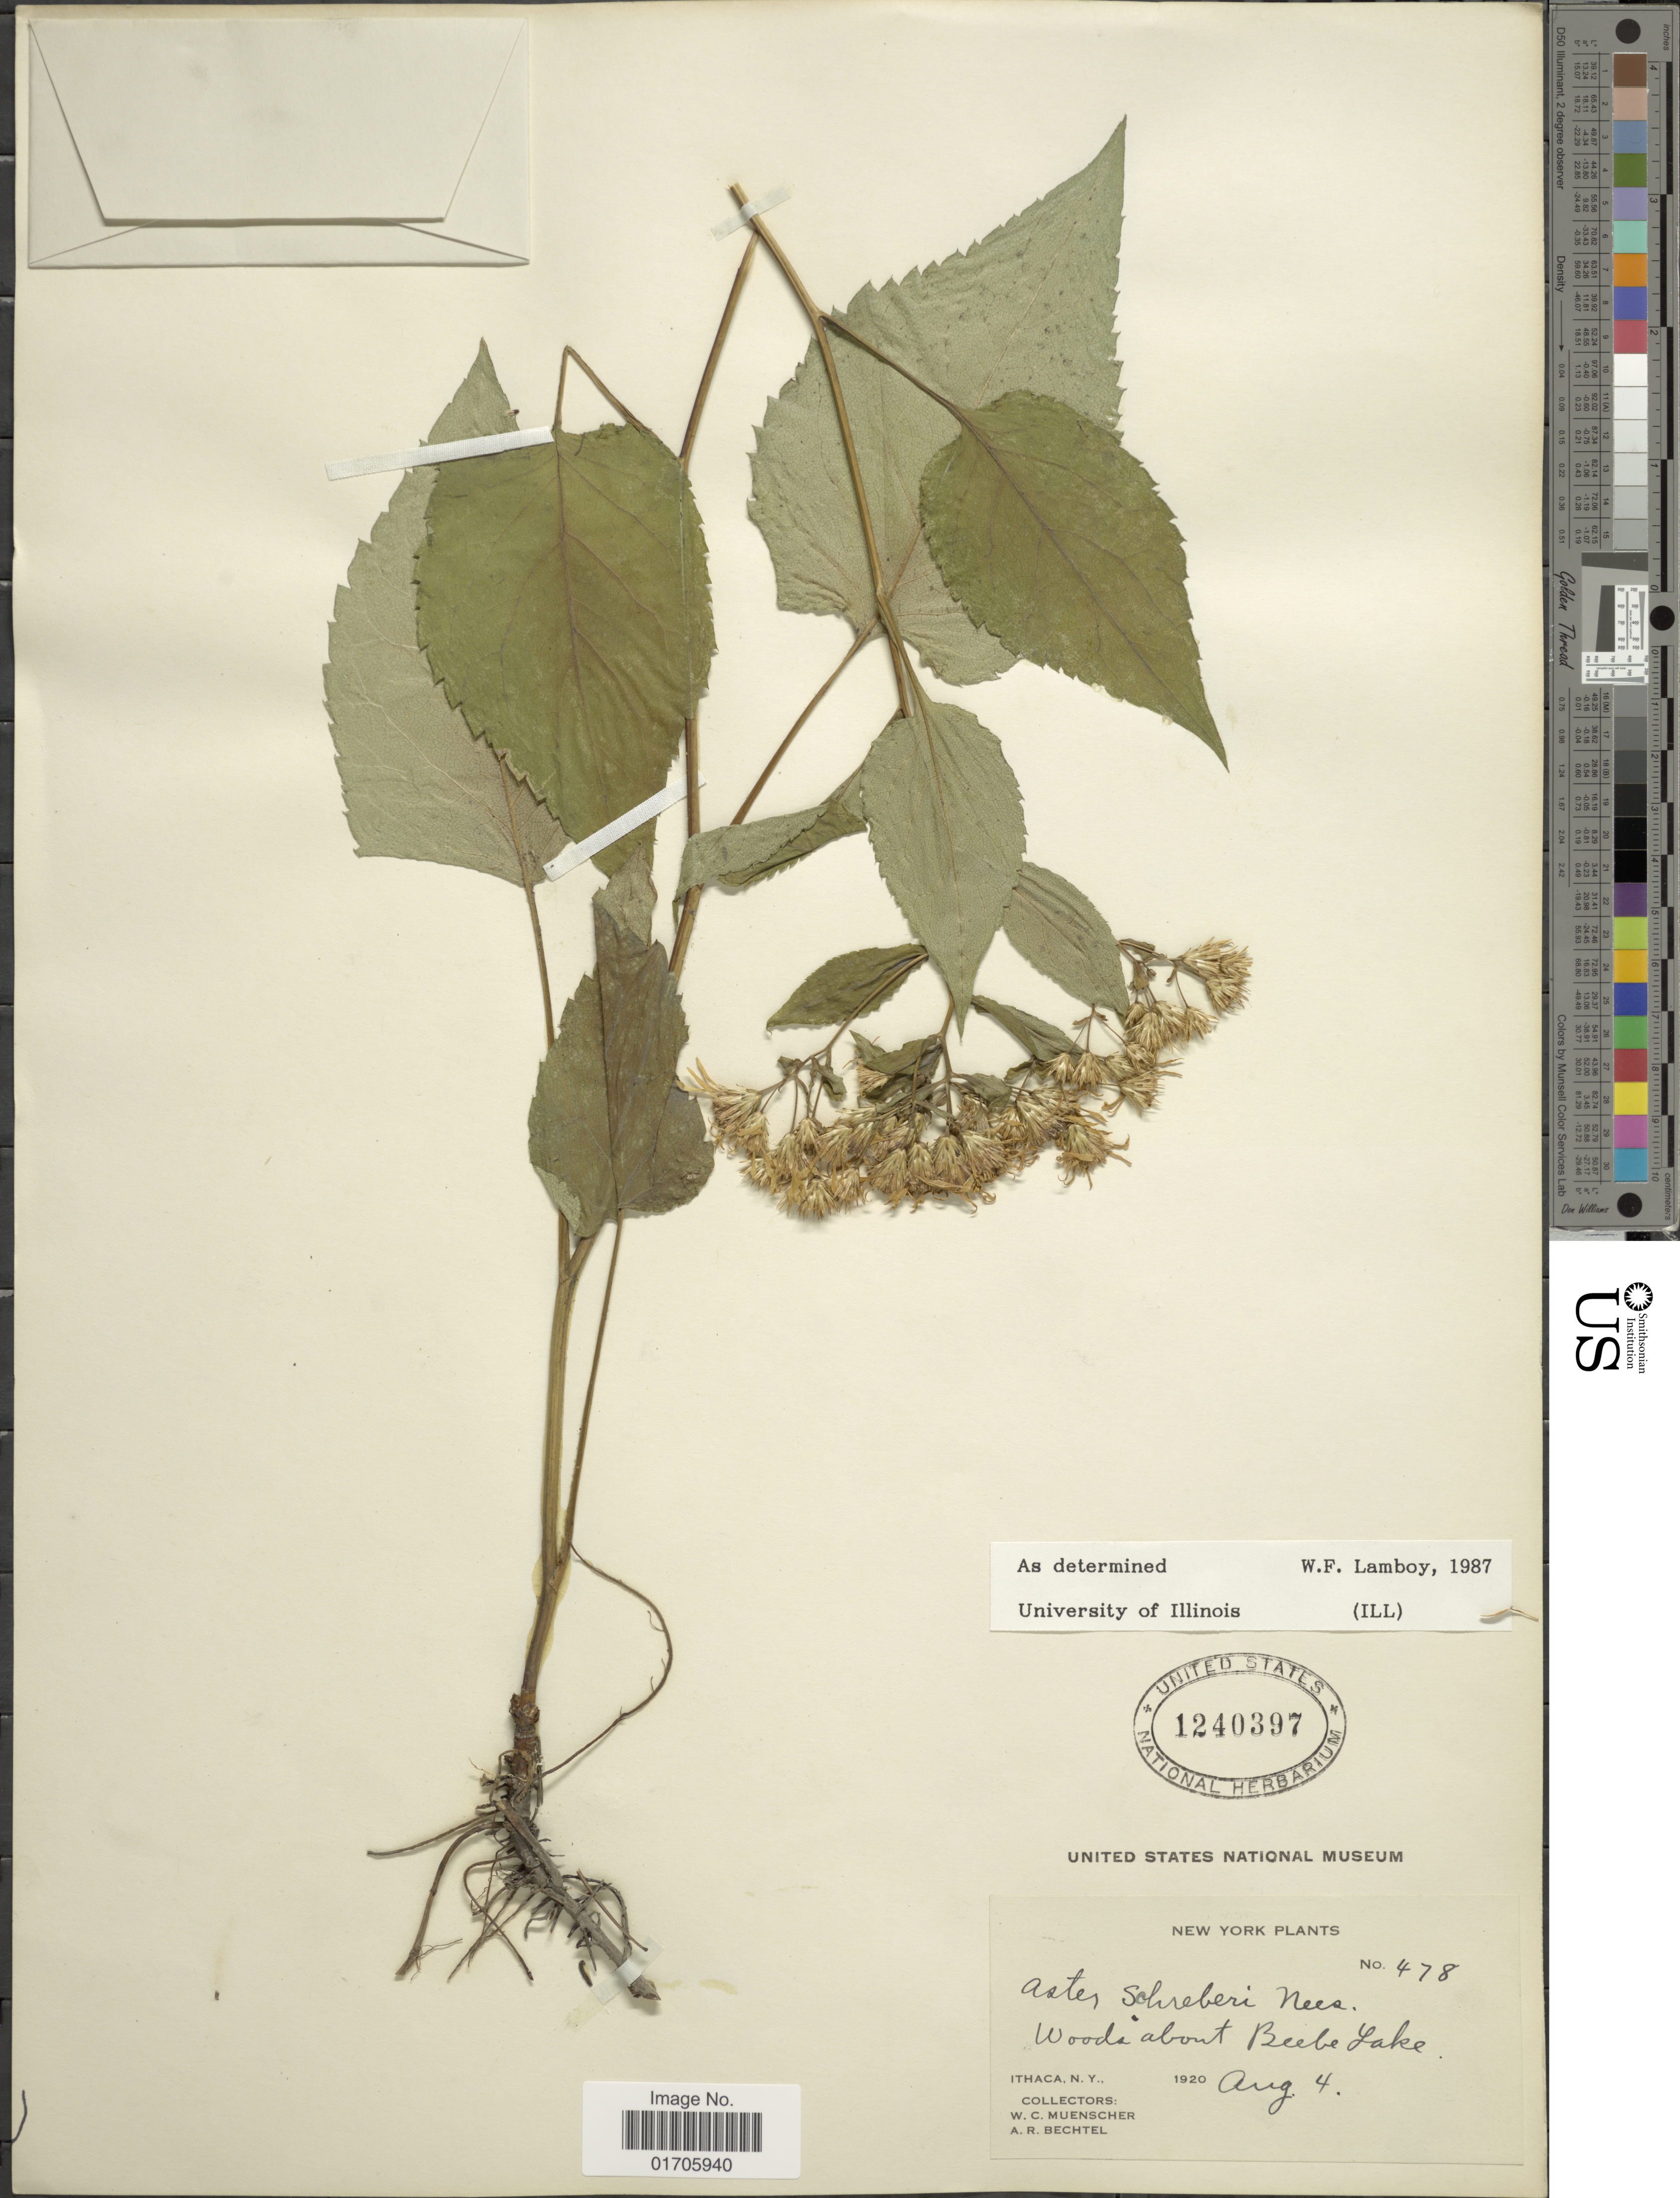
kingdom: Plantae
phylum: Tracheophyta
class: Magnoliopsida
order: Asterales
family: Asteraceae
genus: Eurybia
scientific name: Eurybia schreberi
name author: (Nees) Nees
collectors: W. Muenscher & A. Bechtel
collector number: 478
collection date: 1920-08-04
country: United States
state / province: New York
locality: New York. Woods about Beebe Lake. Ithaca, N.Y.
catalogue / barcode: US 1240397